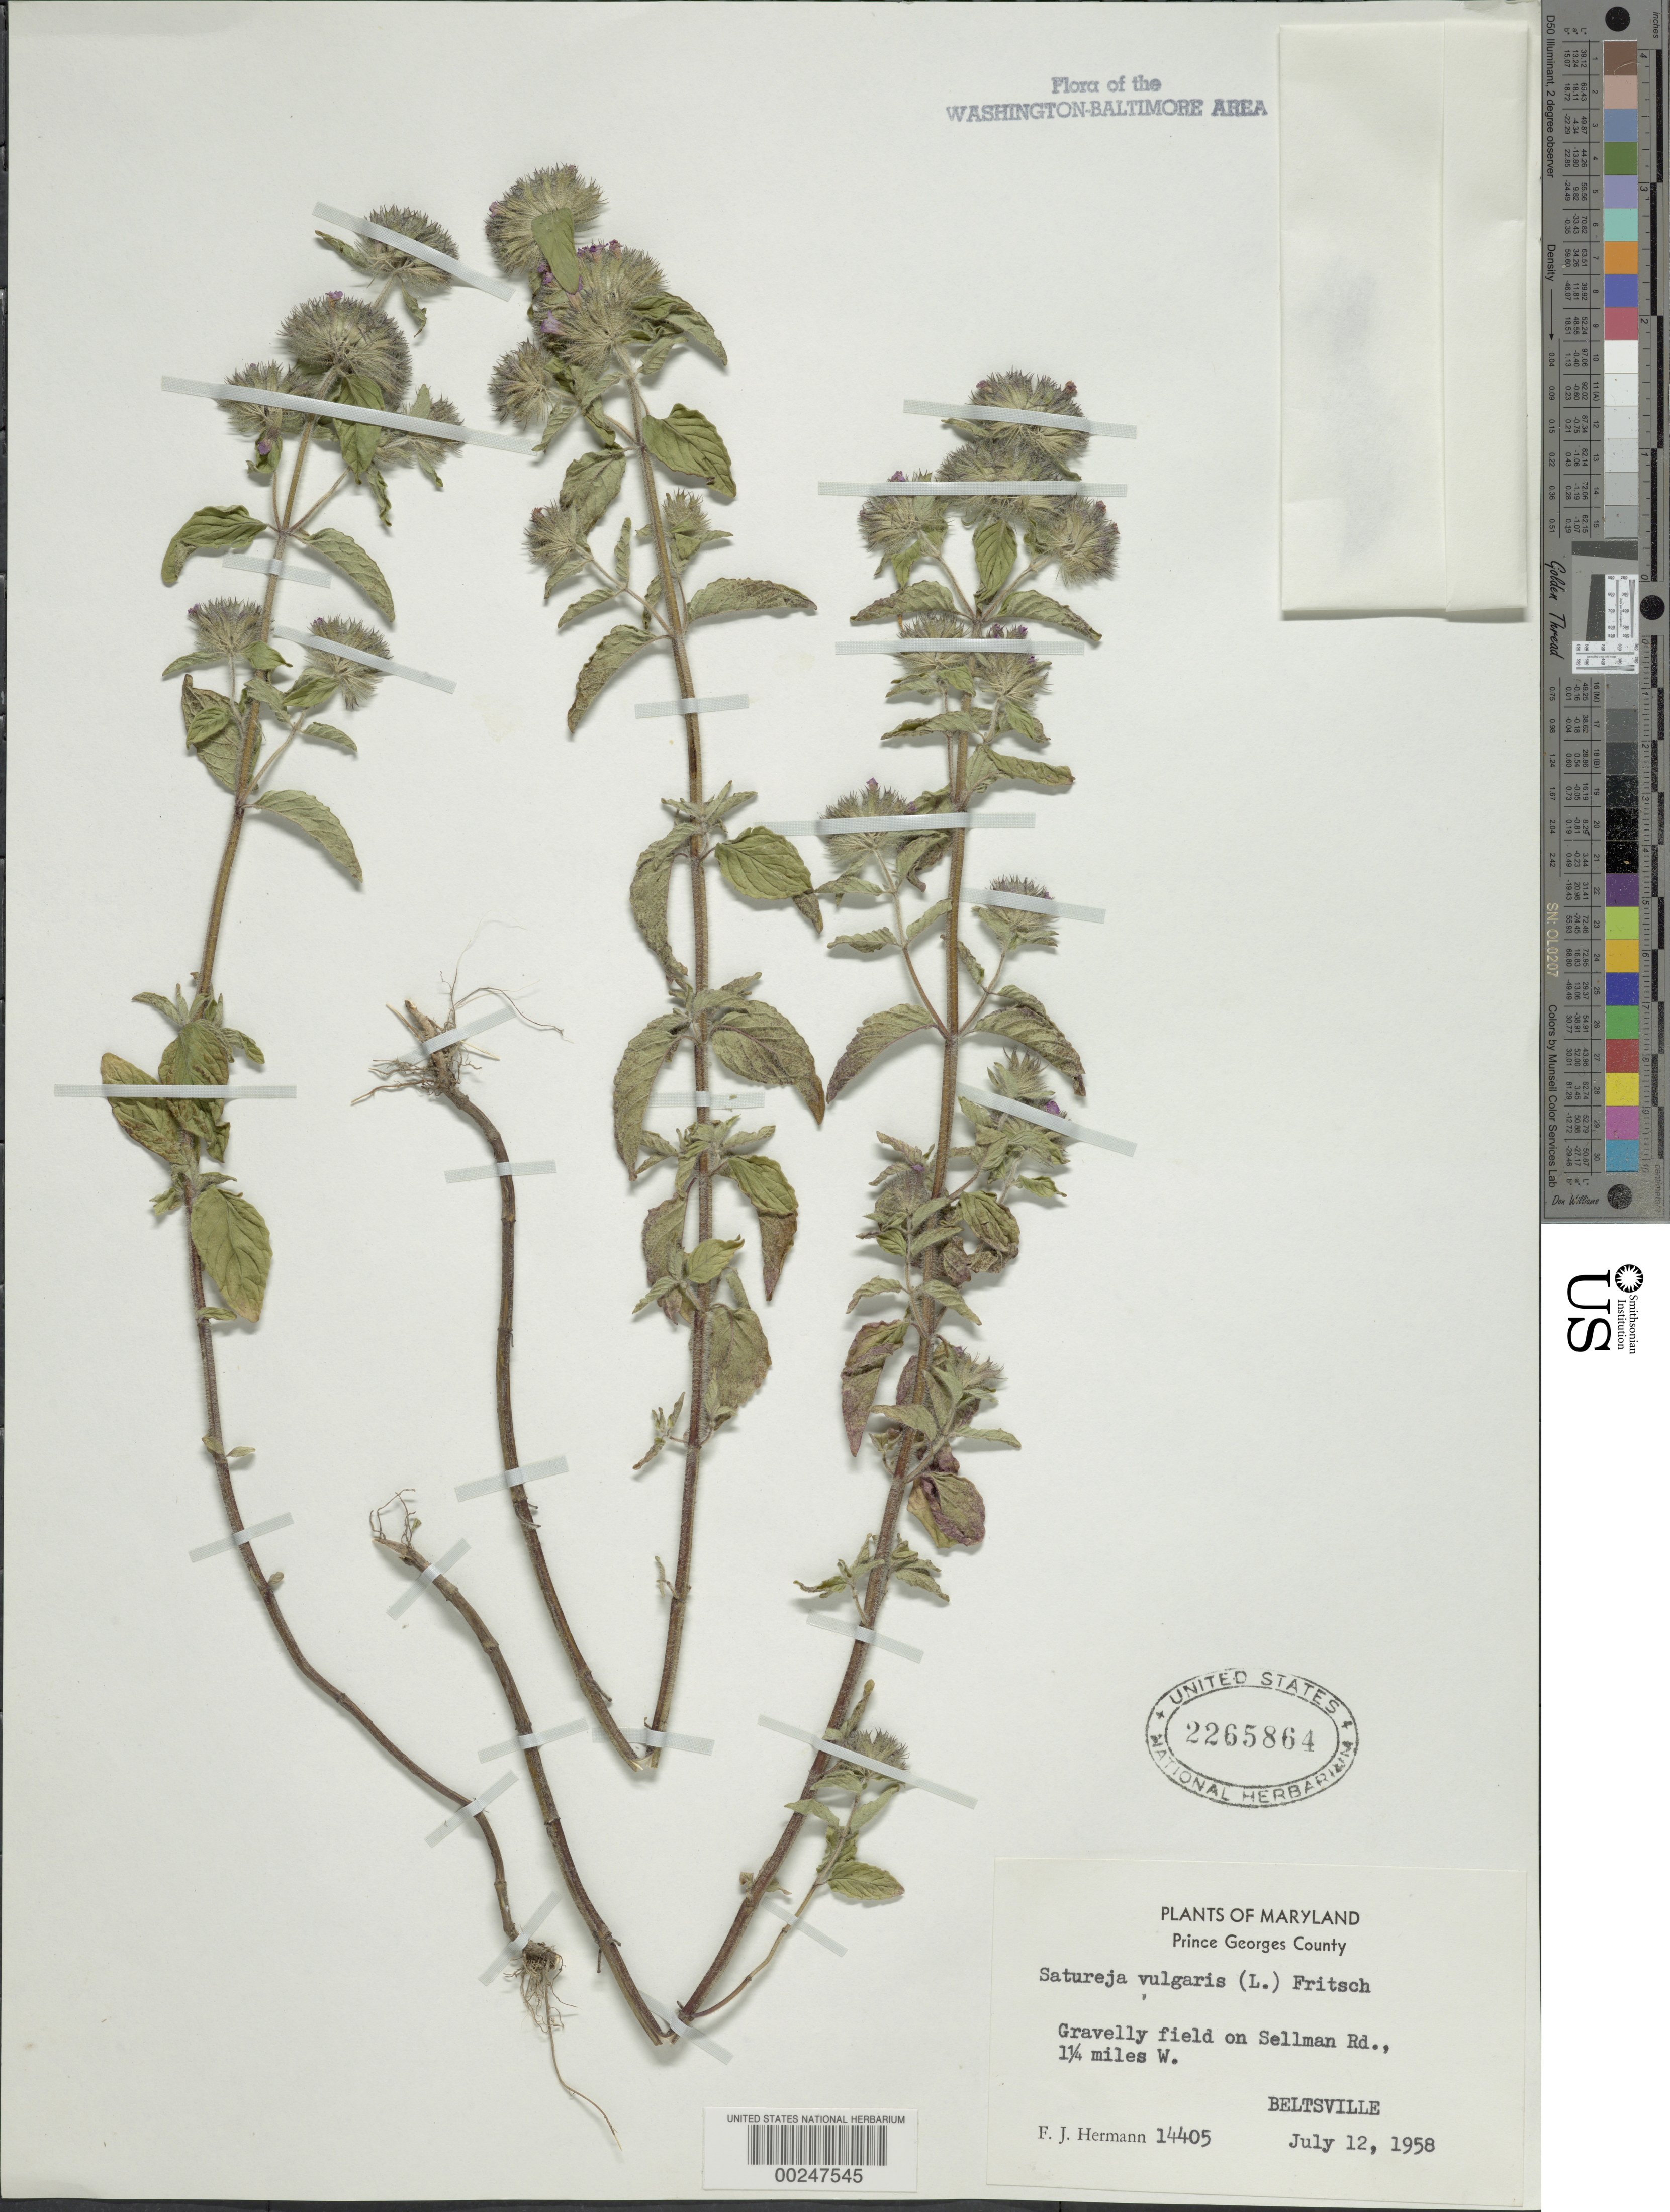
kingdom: Plantae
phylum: Tracheophyta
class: Magnoliopsida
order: Lamiales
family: Lamiaceae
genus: Clinopodium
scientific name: Clinopodium vulgare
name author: L.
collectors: F. J. Hermann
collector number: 14405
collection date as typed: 12 Jul 1958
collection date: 1958-07-12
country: United States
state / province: Maryland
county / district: Prince George's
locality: On Sellman Rd, 1 1/4 mi. W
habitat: Gravelly field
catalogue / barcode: US 2265864